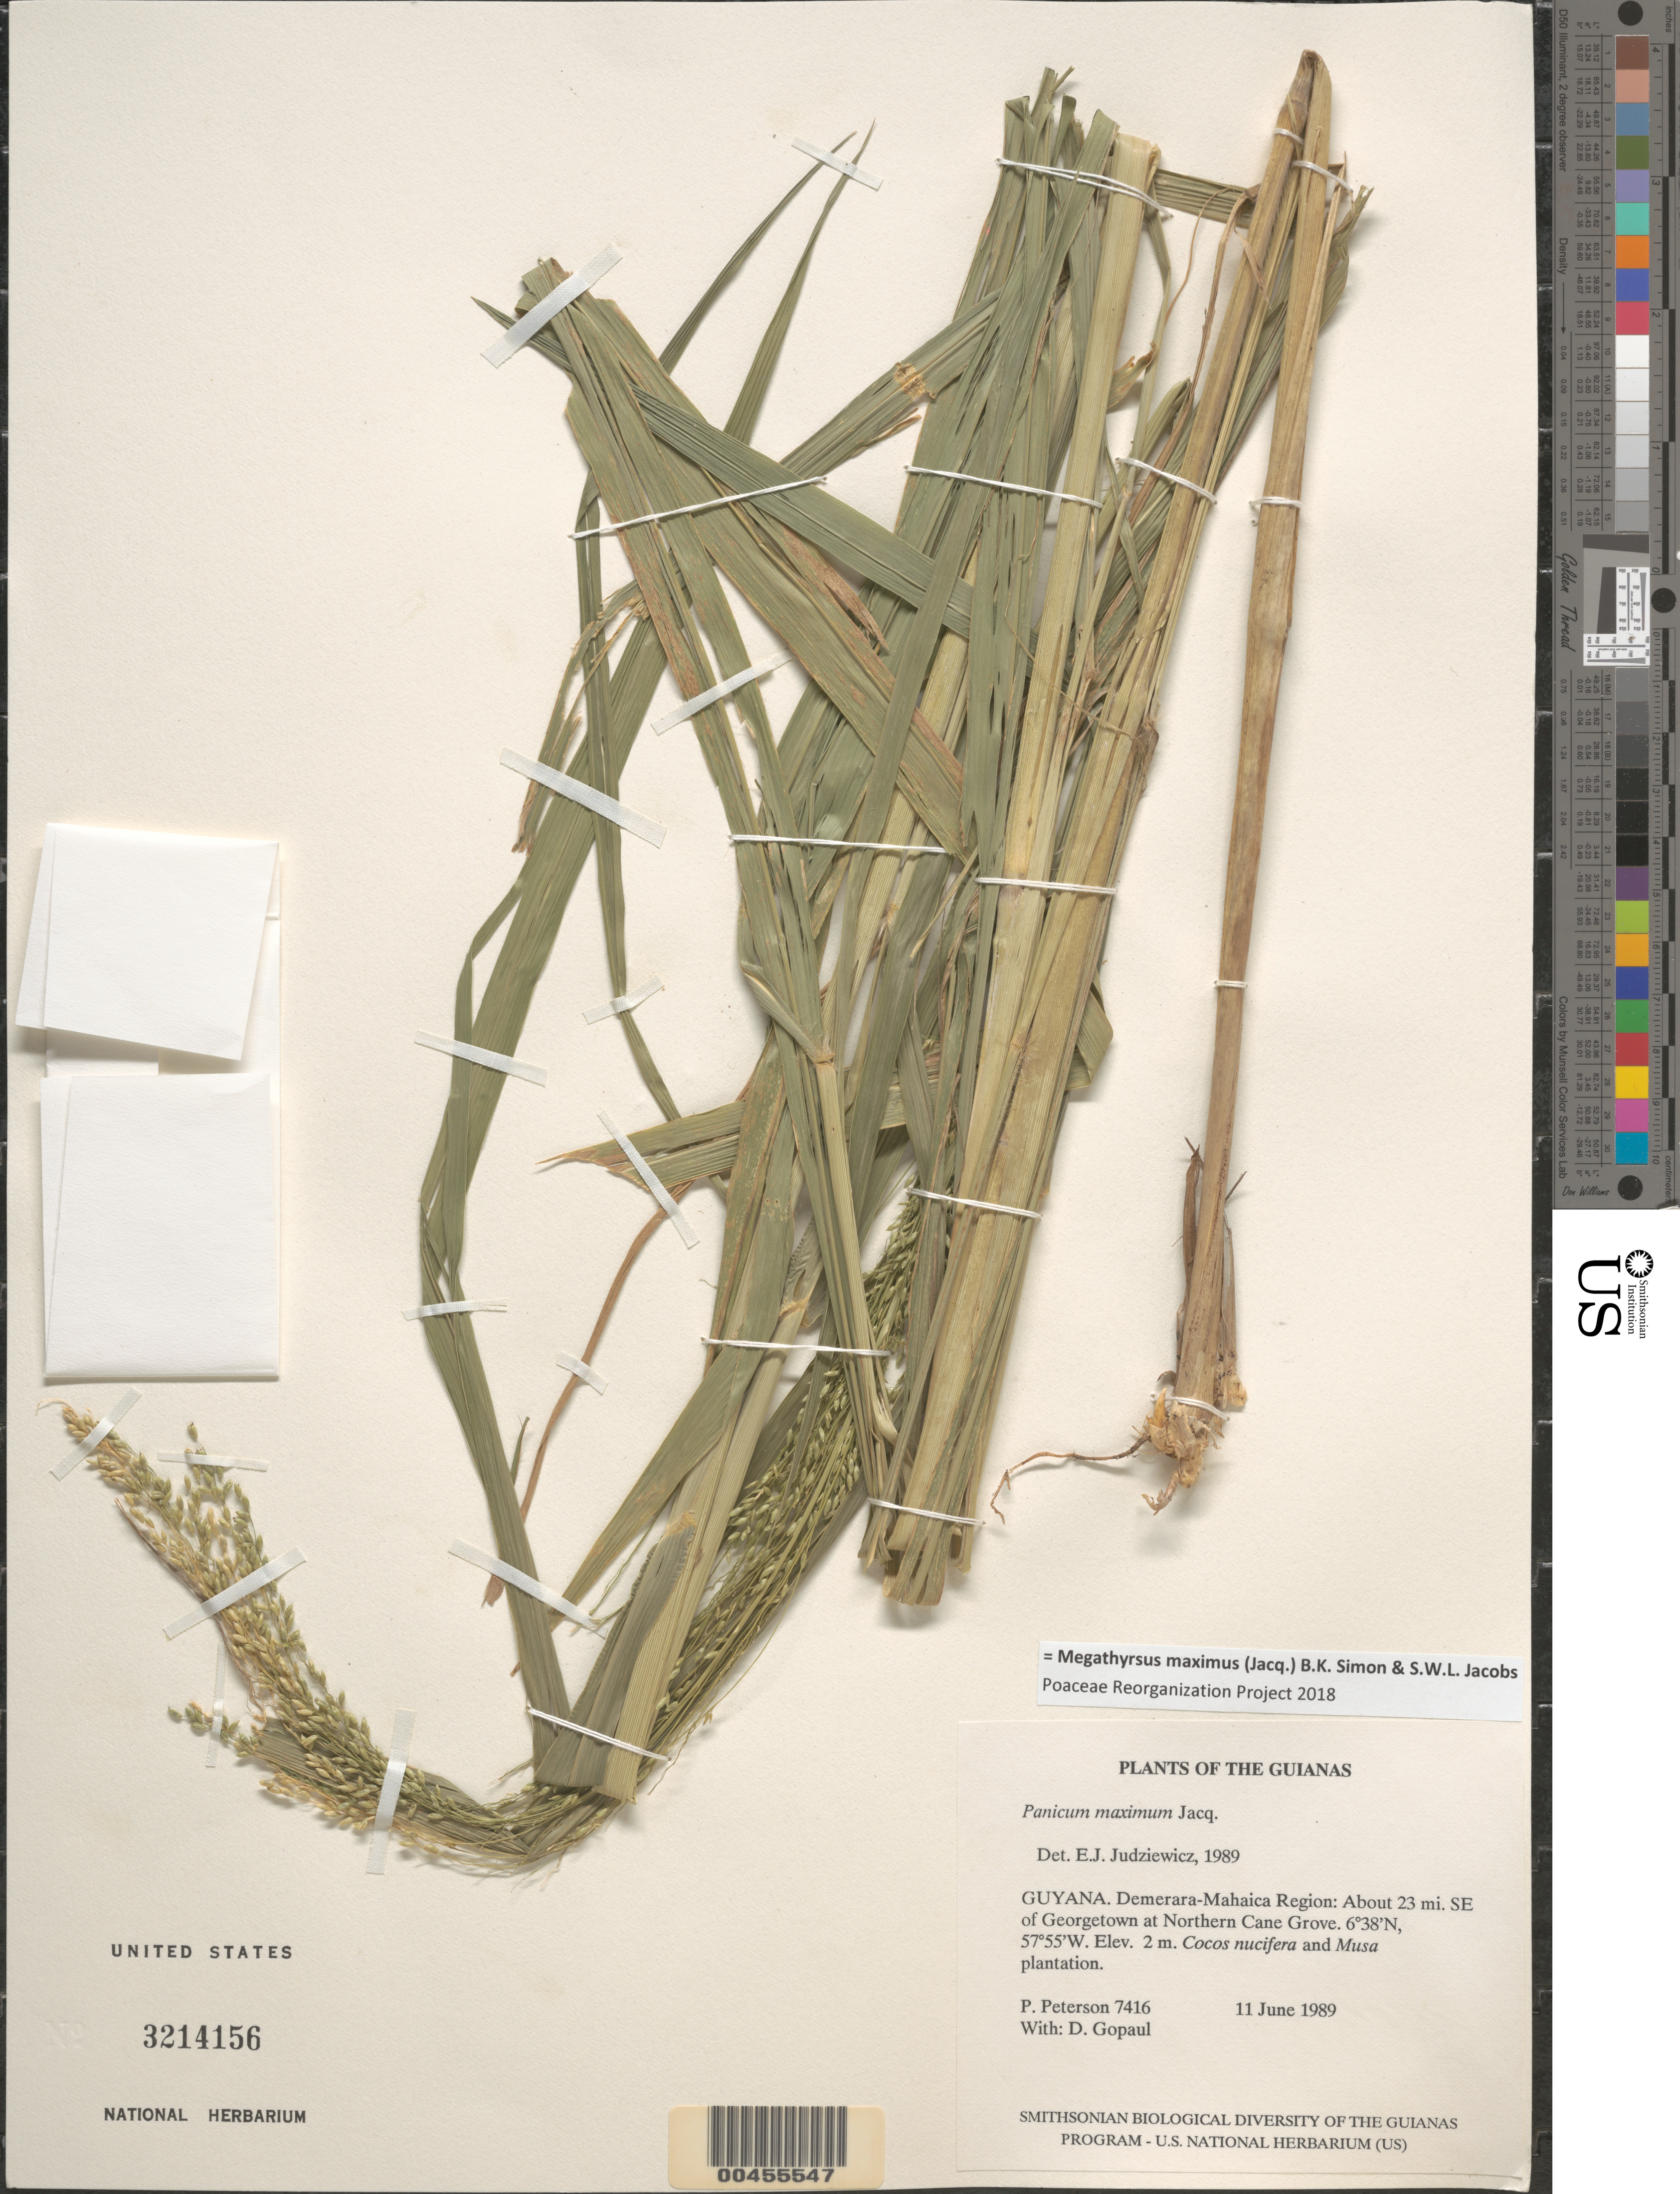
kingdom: Plantae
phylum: Tracheophyta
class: Liliopsida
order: Poales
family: Poaceae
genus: Panicum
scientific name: Panicum maximum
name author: Jacq.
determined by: Judziewicz, E. J.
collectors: P. M. Peterson & D. Gopaul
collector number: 7416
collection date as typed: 11 June 1989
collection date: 1989-06-11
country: Guyana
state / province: Demerara-Mahaica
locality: About 23 mi. SE of Georgetown at Northern Cane Grove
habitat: Cocos nucifera and Musa plantation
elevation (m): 2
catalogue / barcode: US 3214156